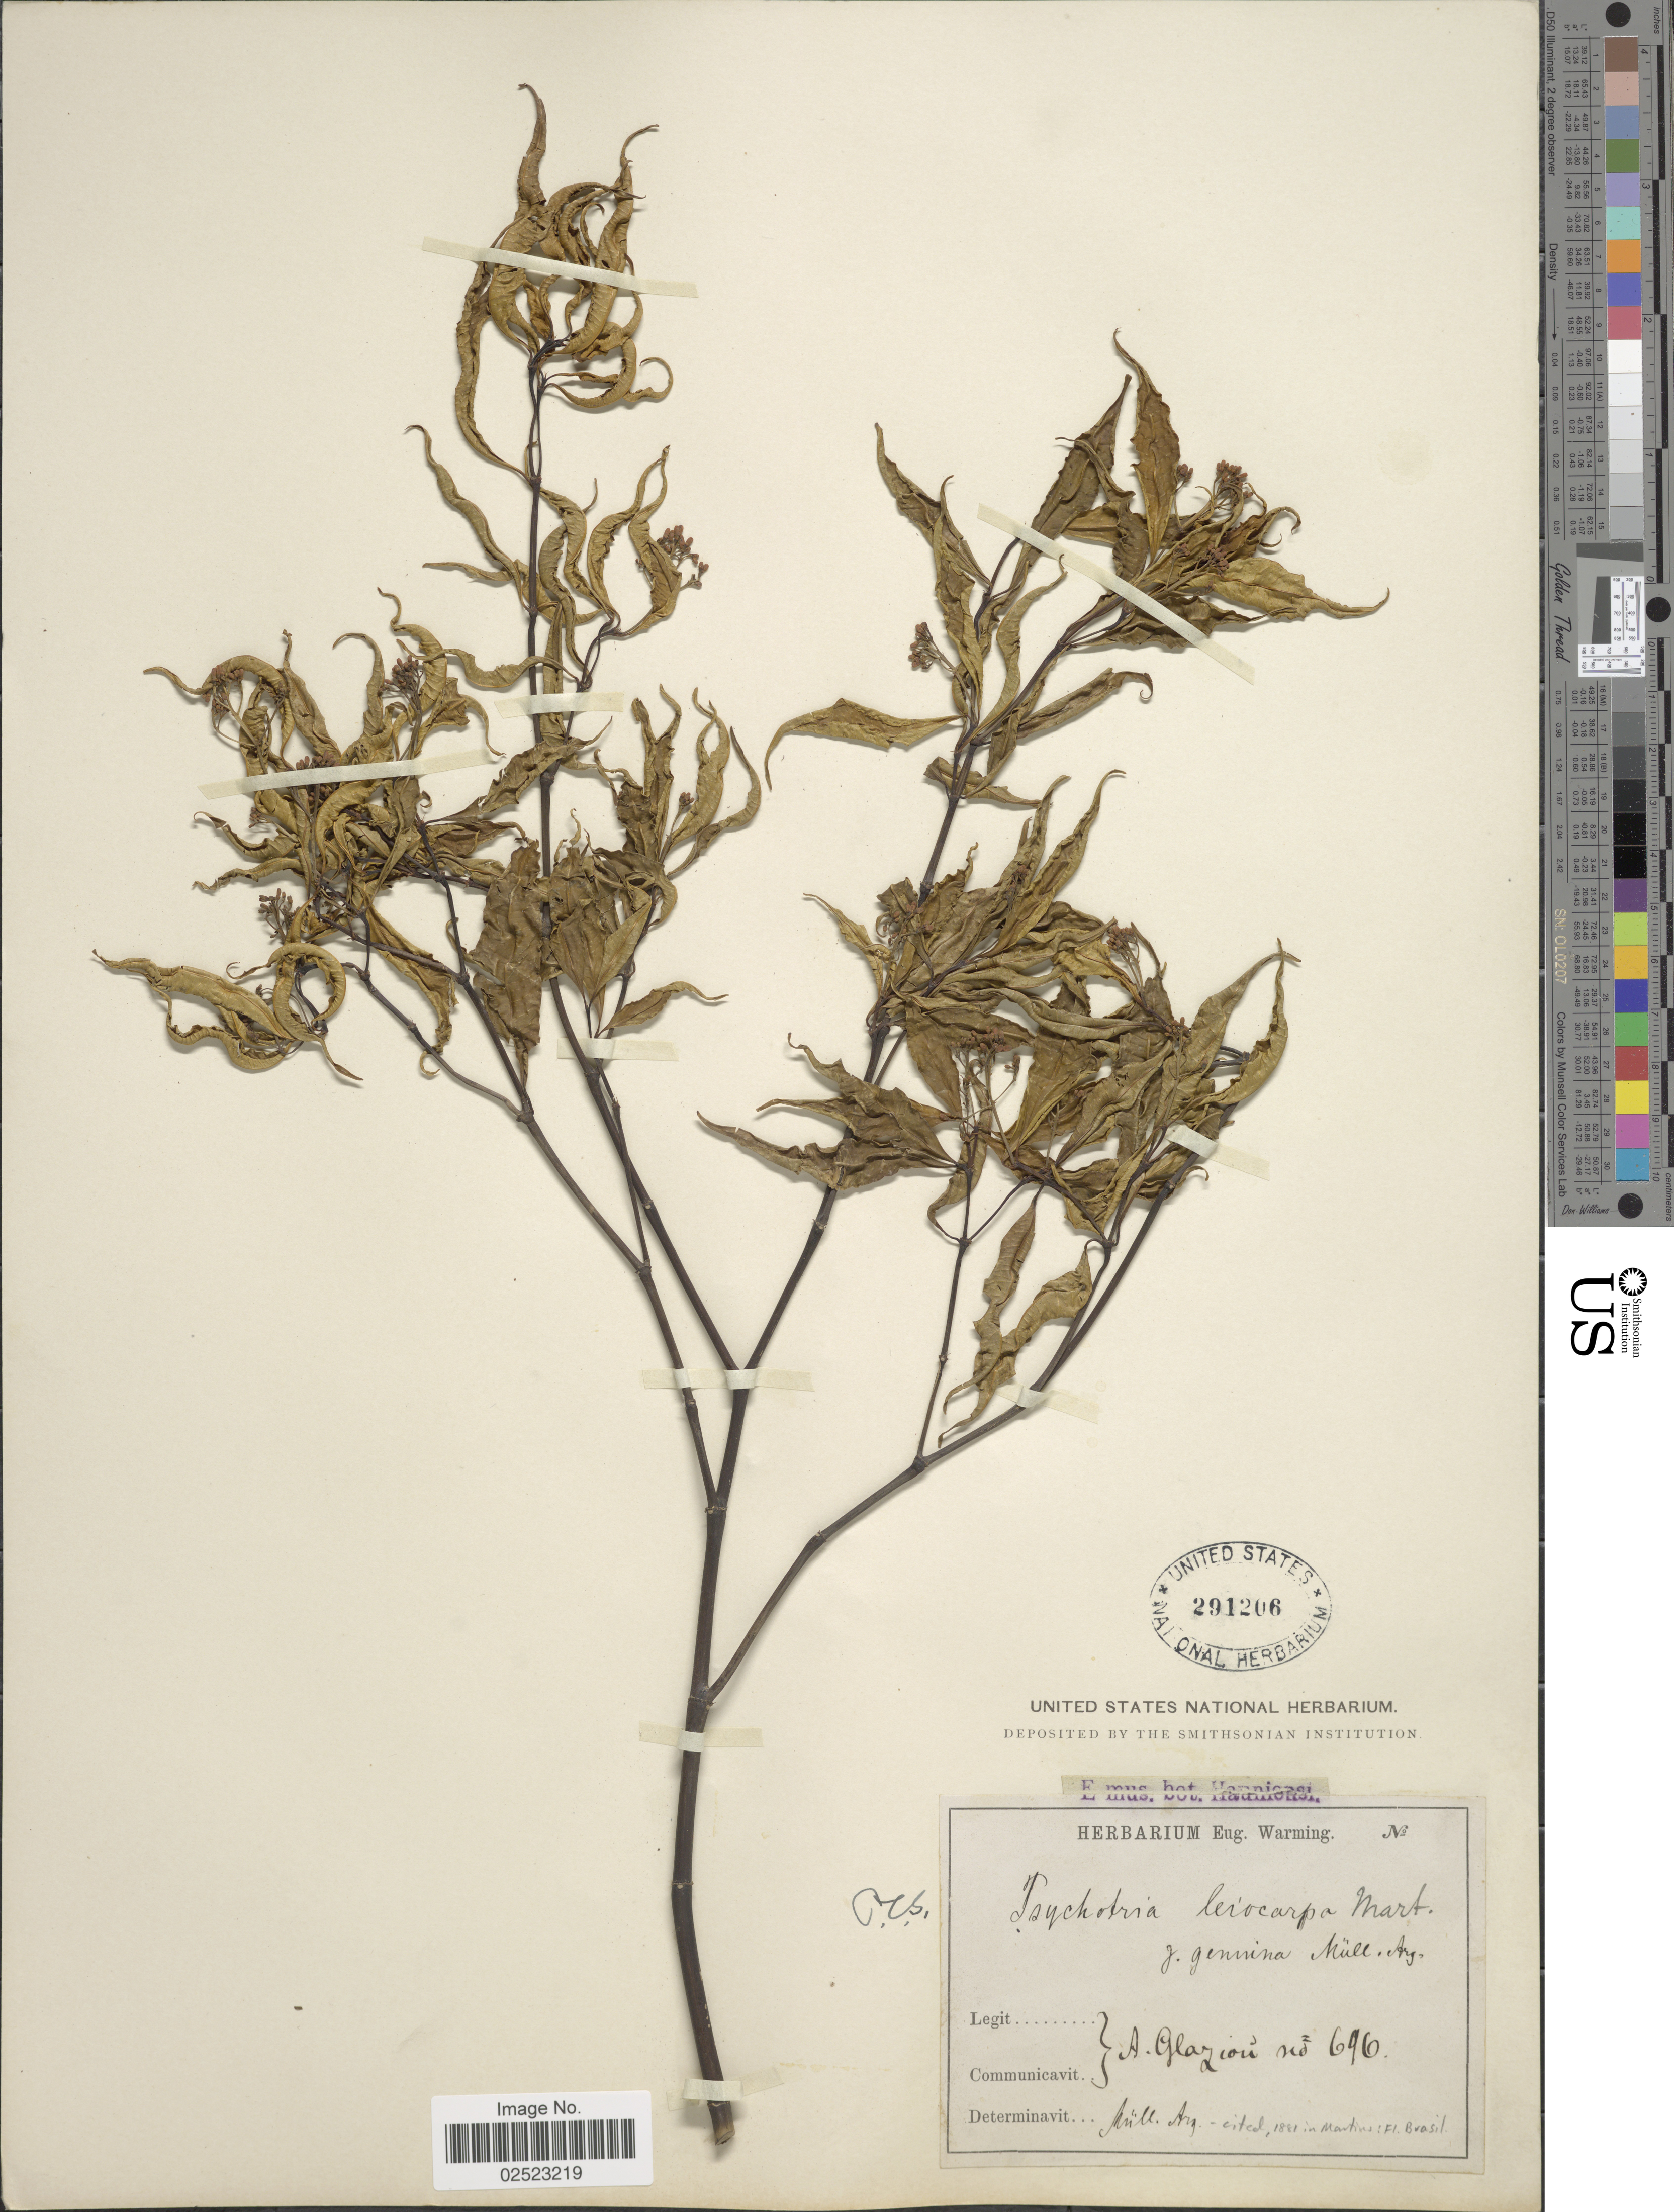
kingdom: Plantae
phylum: Tracheophyta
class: Magnoliopsida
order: Gentianales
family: Rubiaceae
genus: Psychotria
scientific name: Psychotria leiocarpa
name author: Cham. & Schltdl.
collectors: A. F. M. Glaziou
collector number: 696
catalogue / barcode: US 291206